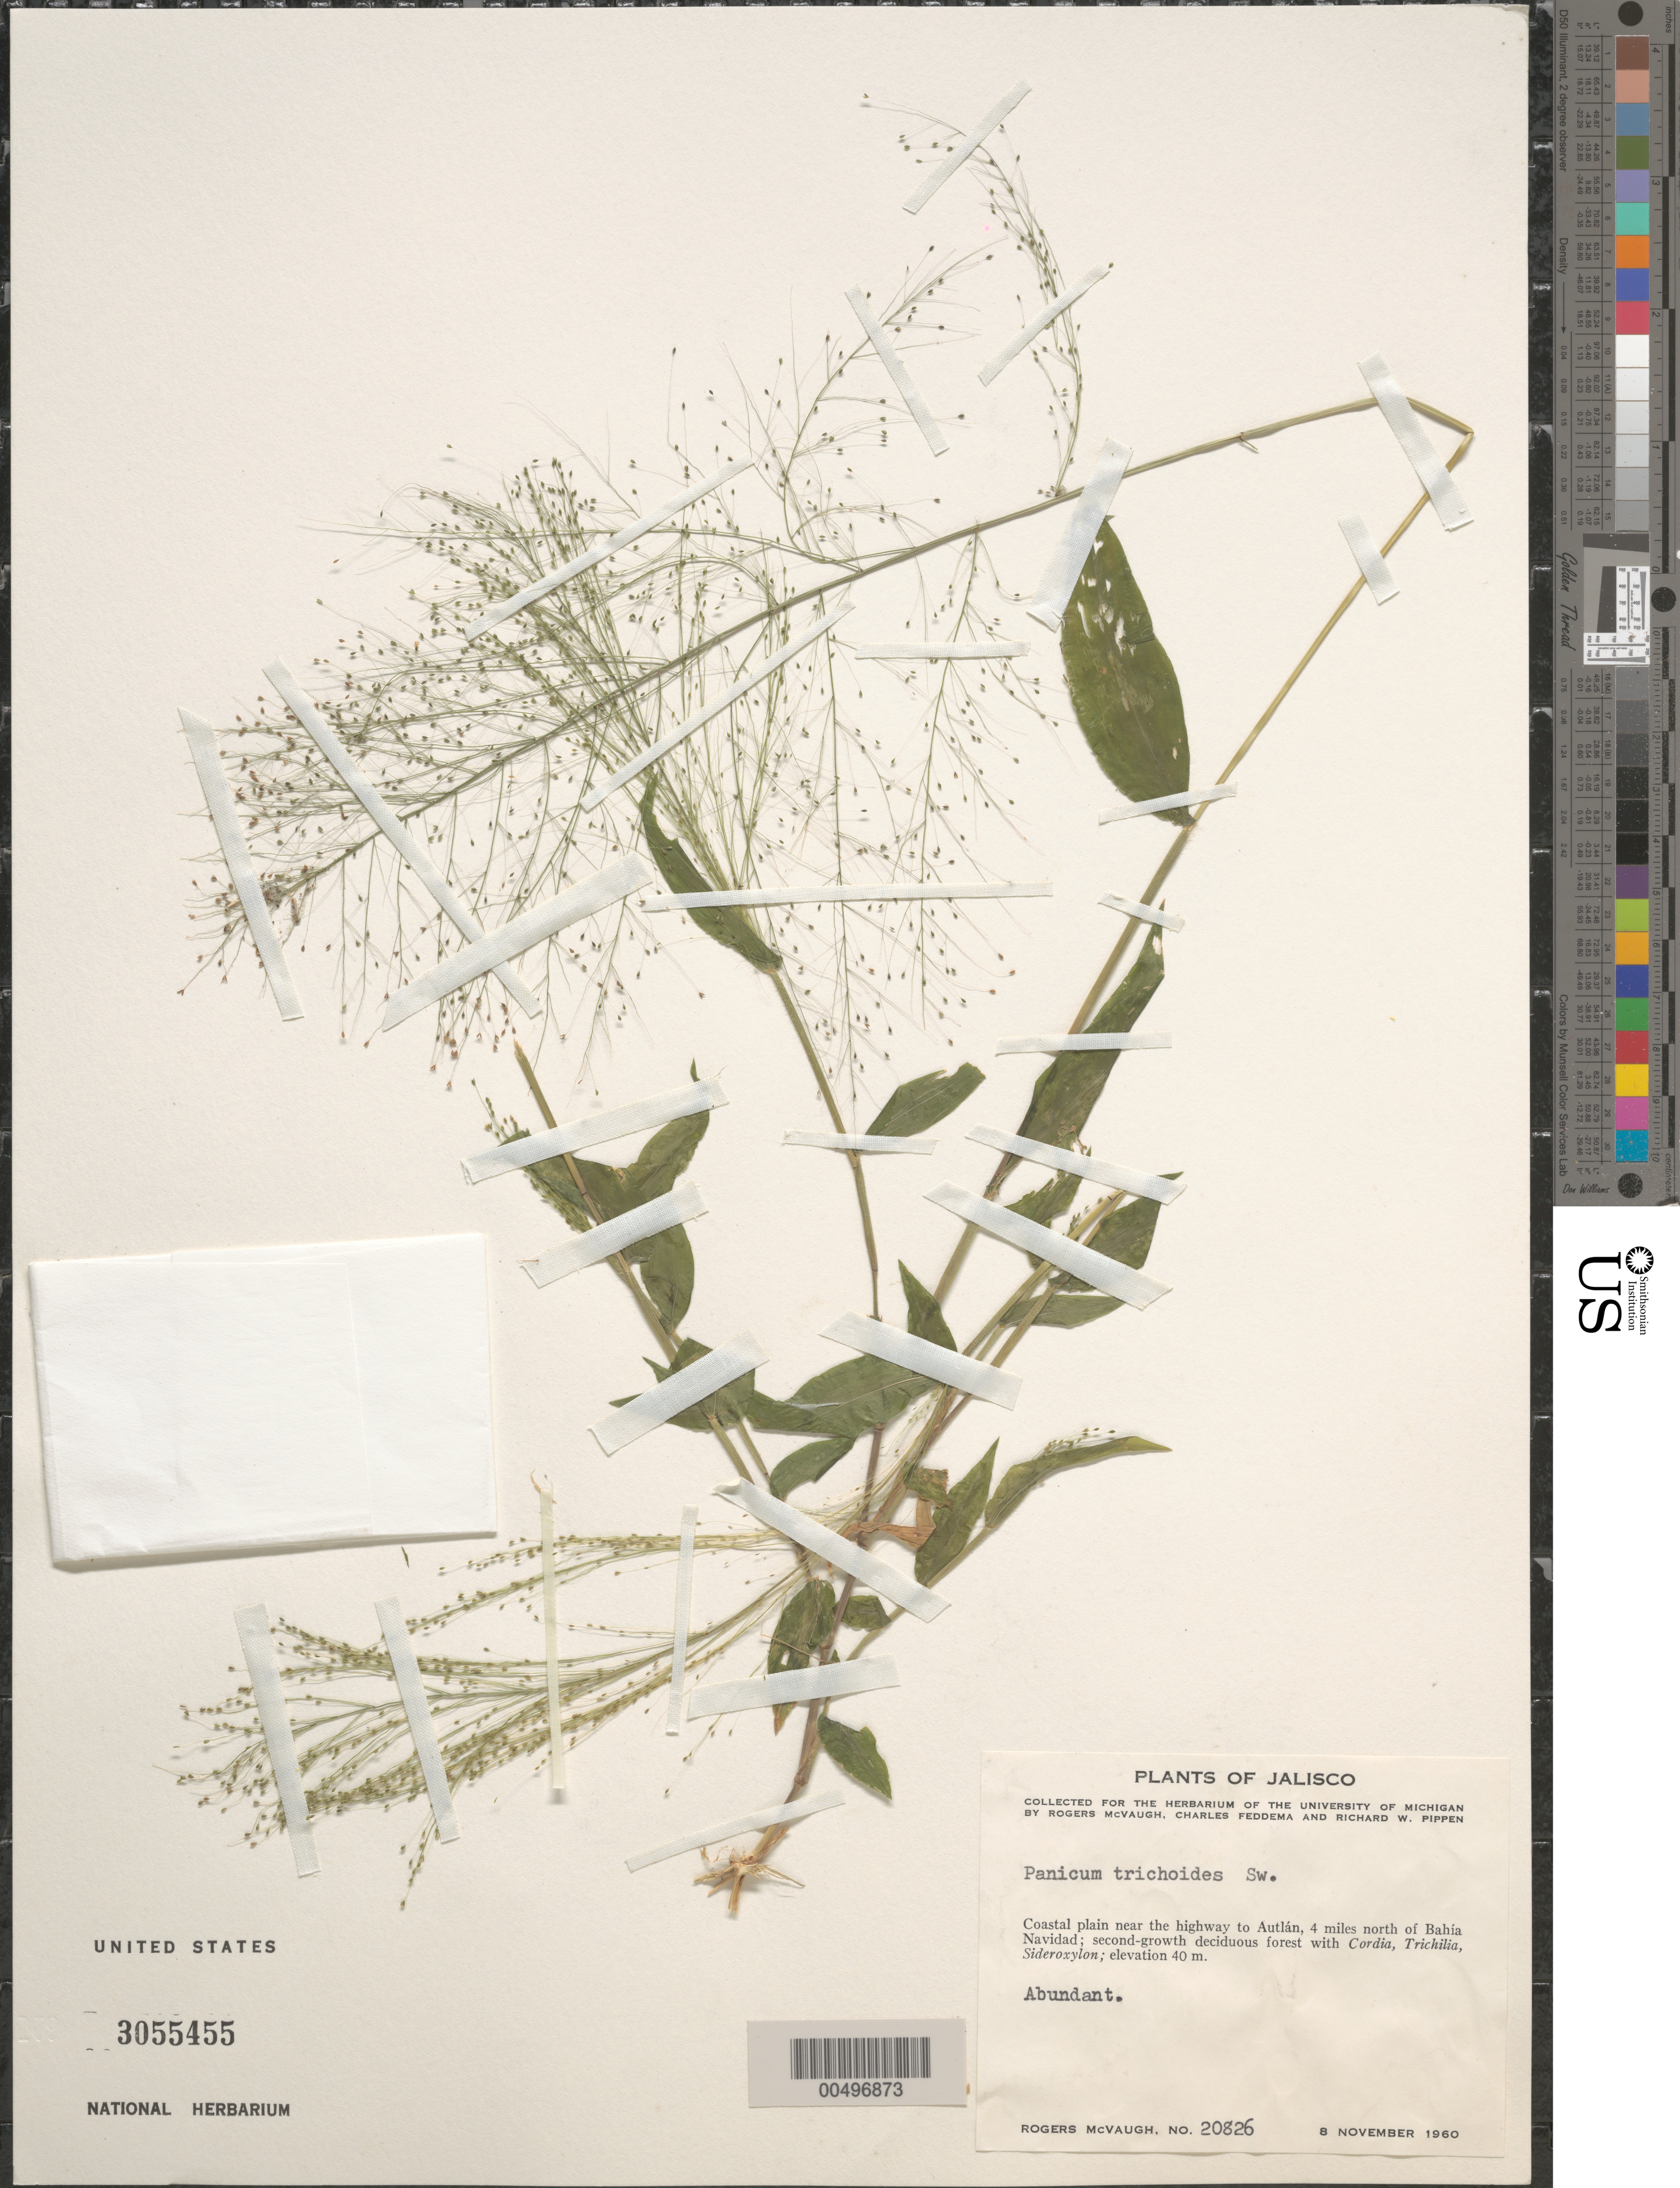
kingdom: Plantae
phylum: Tracheophyta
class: Liliopsida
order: Poales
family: Poaceae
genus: Panicum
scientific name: Panicum trichoides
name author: Sw.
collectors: R. McVaugh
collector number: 20826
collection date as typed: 8 Nov 1960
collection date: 1960-11-08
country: Mexico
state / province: Jalisco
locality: Near the hwy to Autlán, 4 mi N of Bah¡a Navidad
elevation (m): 40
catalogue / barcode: US 3055455